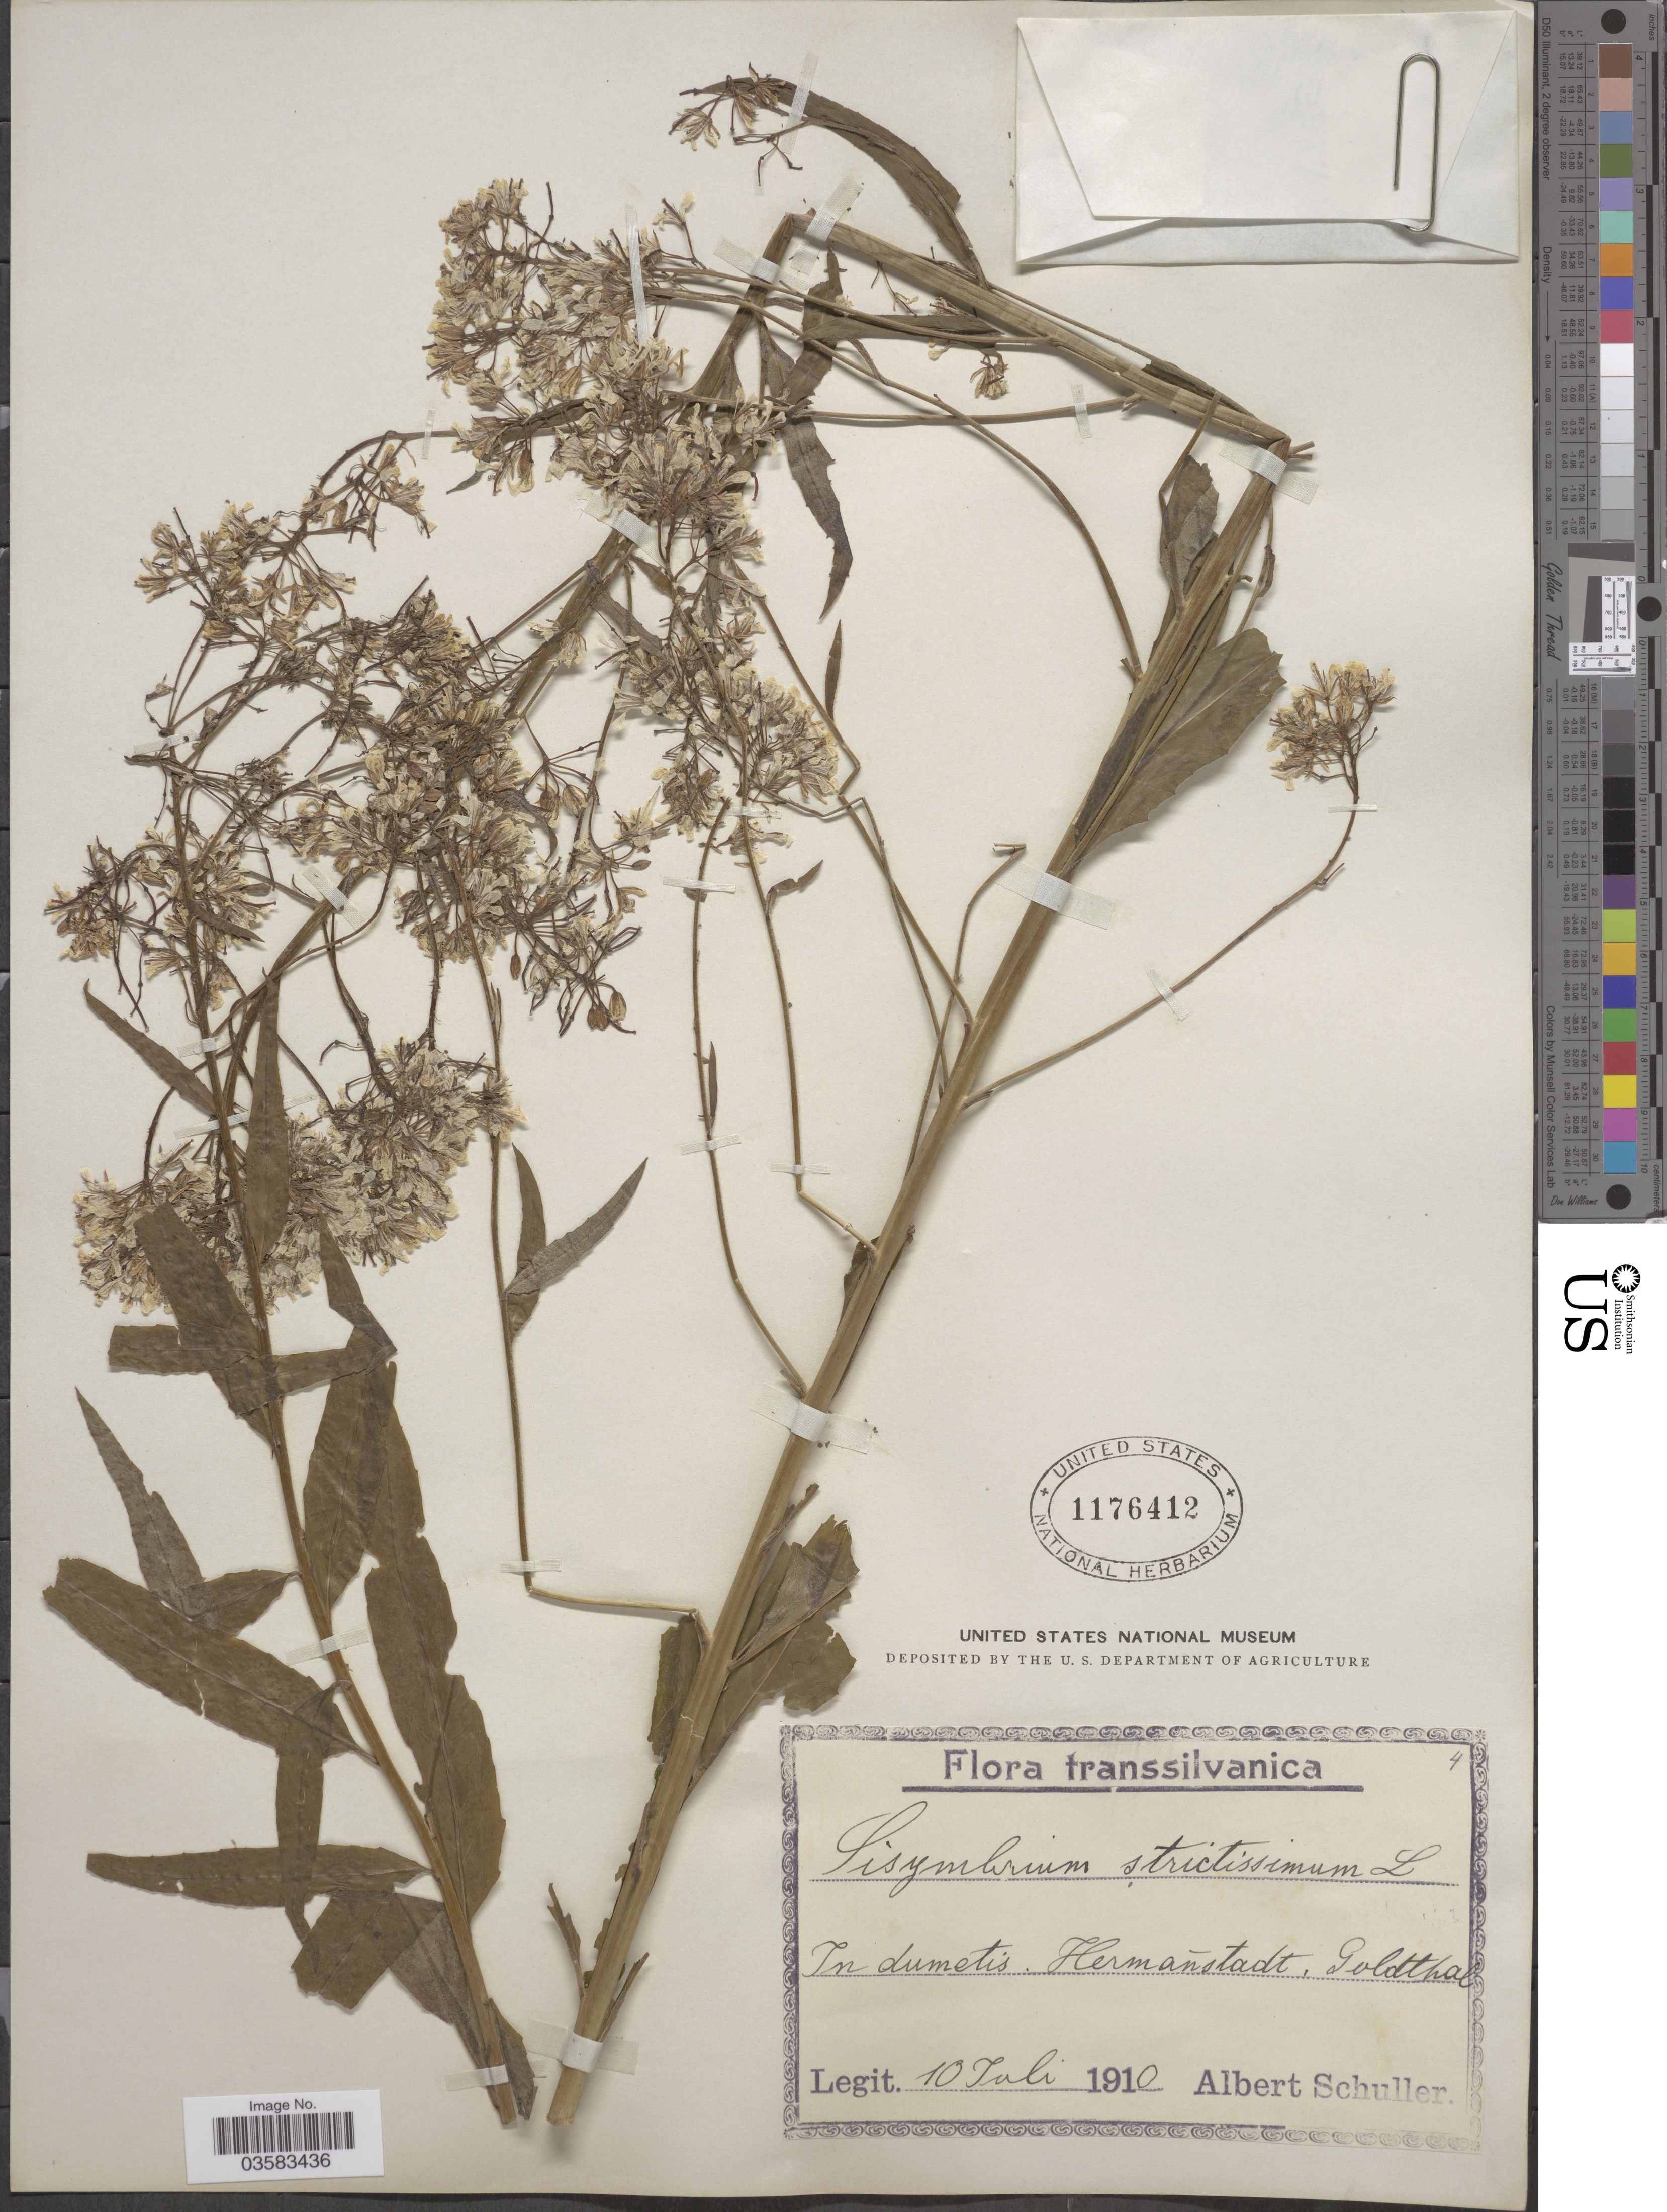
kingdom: Plantae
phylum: Tracheophyta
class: Magnoliopsida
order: Brassicales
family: Brassicaceae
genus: Sisymbrium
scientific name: Sisymbrium strictissimum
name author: L.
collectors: A. Schuller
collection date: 1910-07-10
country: Romania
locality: Transsilvanica. In dumetis. Hermanstadt, Goldthal.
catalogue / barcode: US 1176412